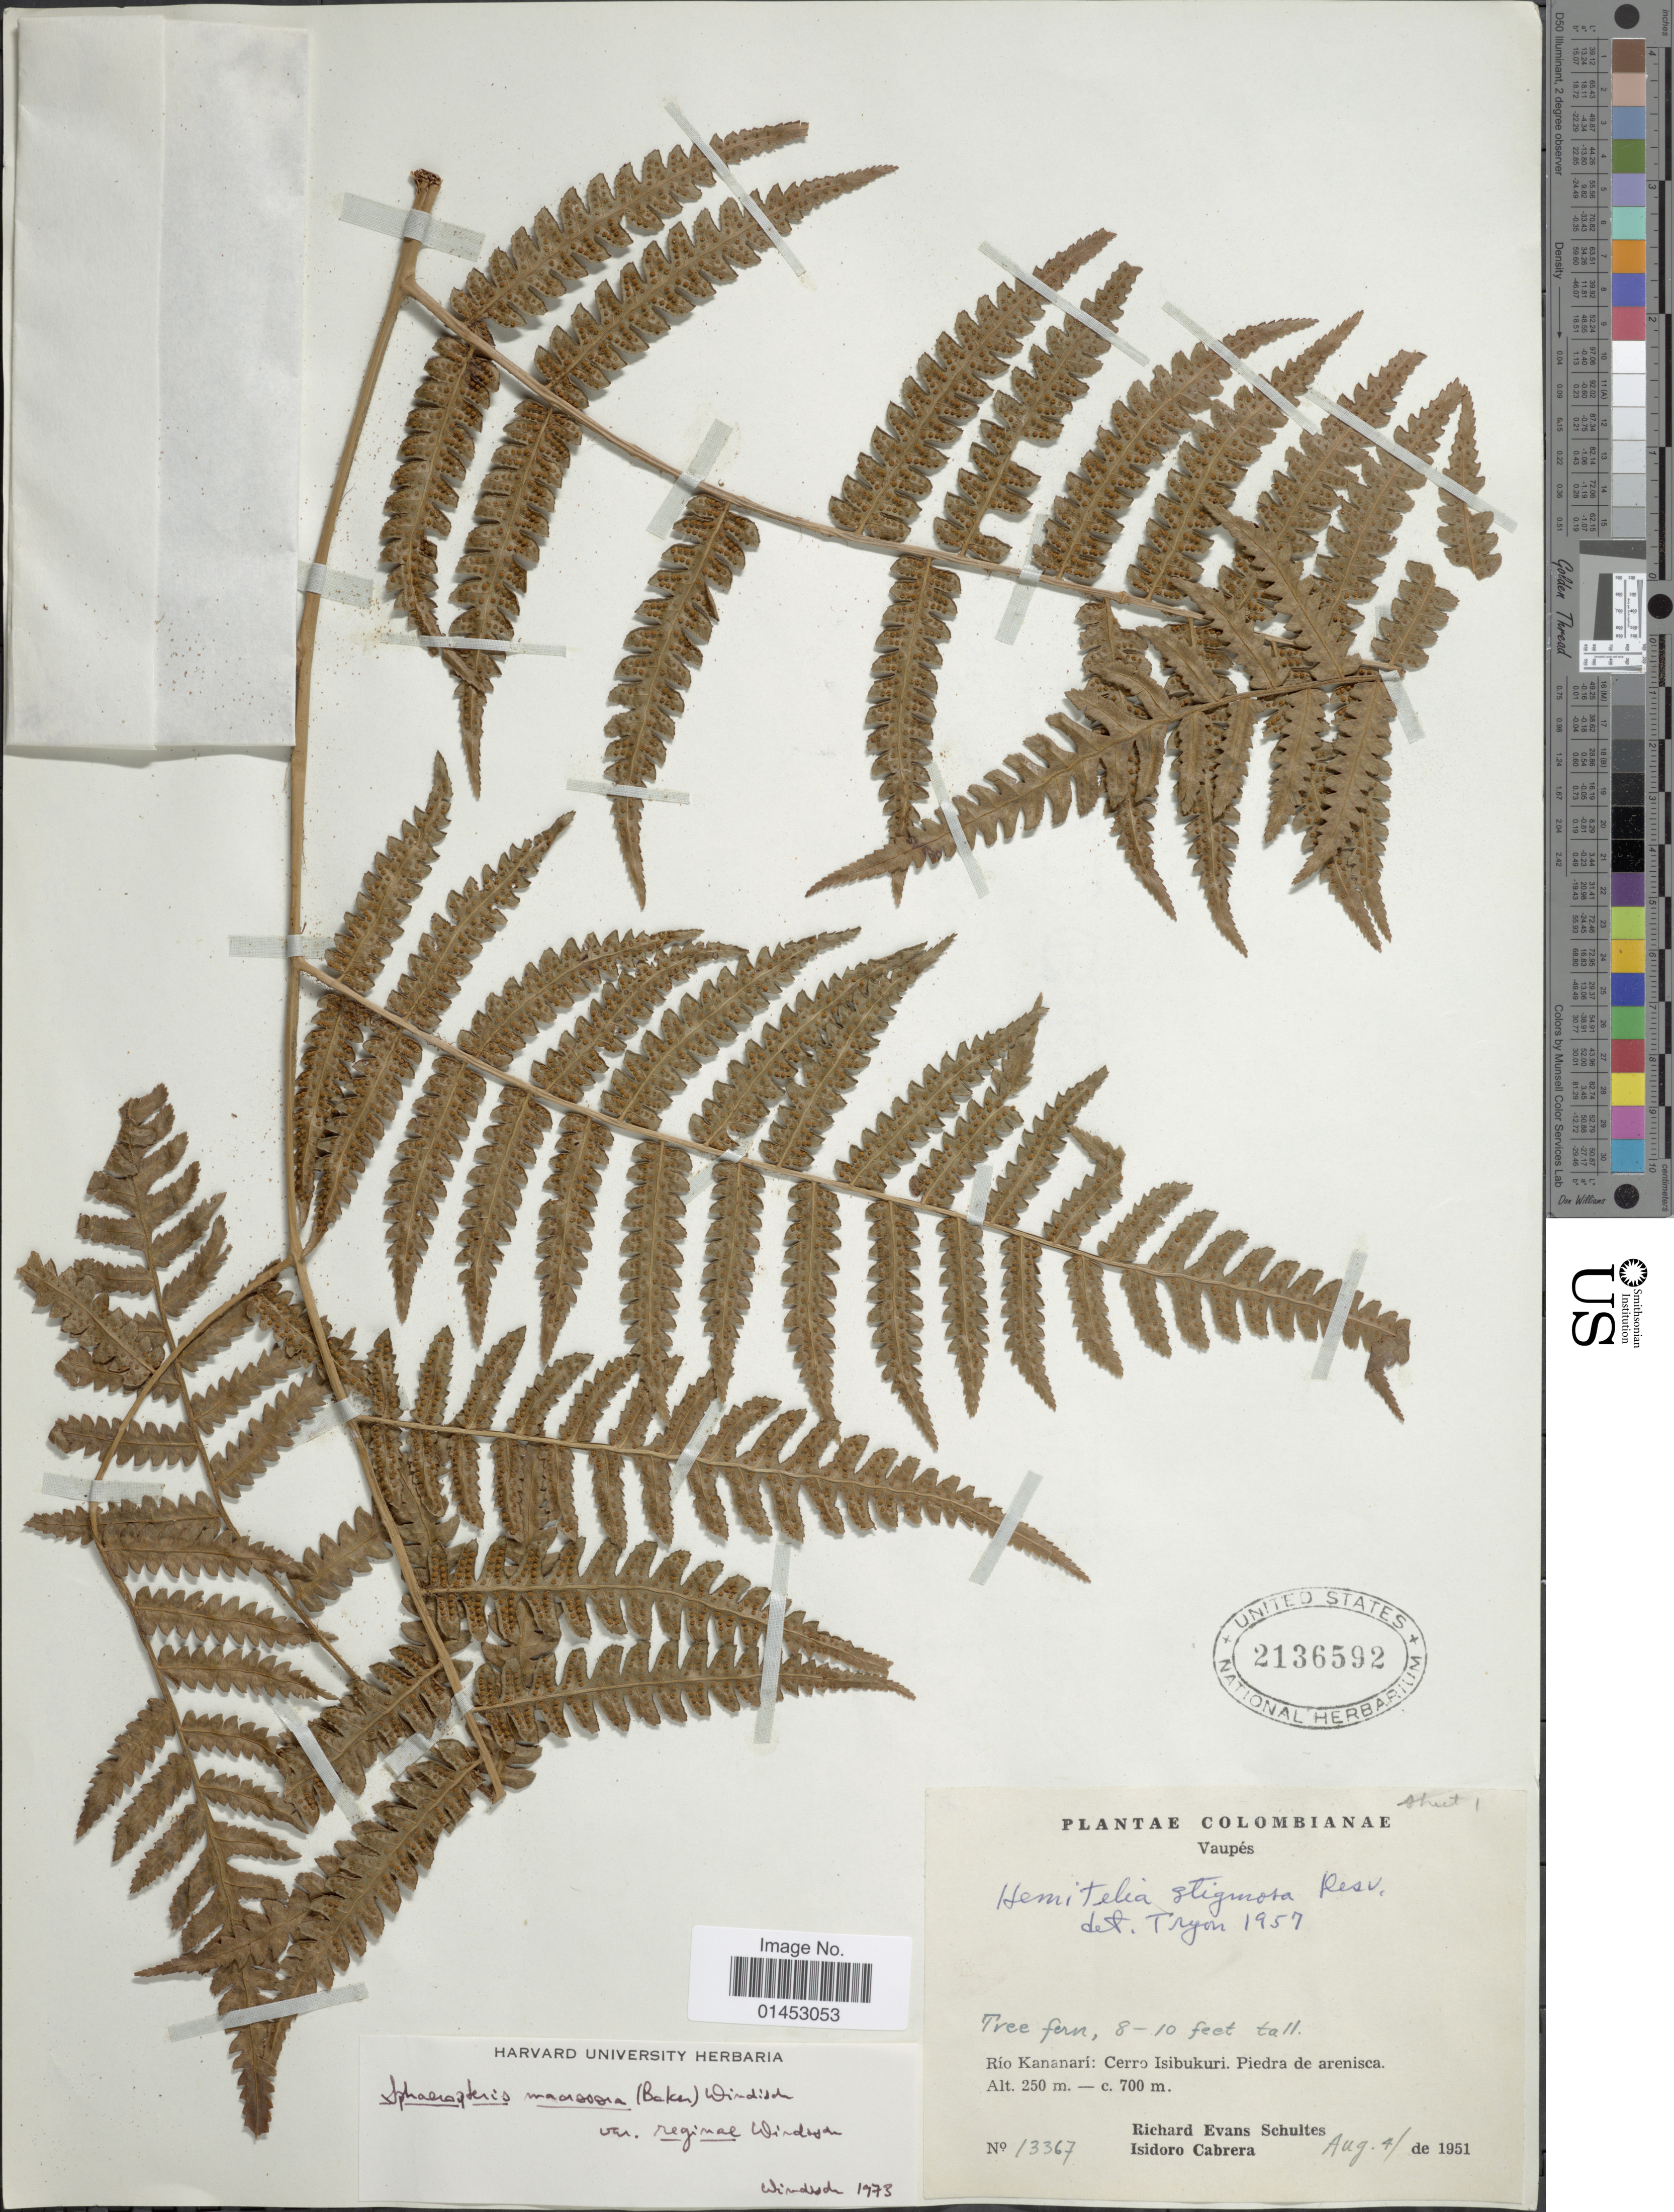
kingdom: Plantae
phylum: Tracheophyta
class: Polypodiopsida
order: Cyatheales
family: Cyatheaceae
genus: Cyathea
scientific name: Cyathea traillii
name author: (Baker) Domin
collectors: R. E. Schultes & I. Cabrera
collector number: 13367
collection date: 1951-08-04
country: Colombia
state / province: Vaupés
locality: Rio Kananari: Cerro Isibukuri, Piedra de Arenisca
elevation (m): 250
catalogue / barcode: US 2136592